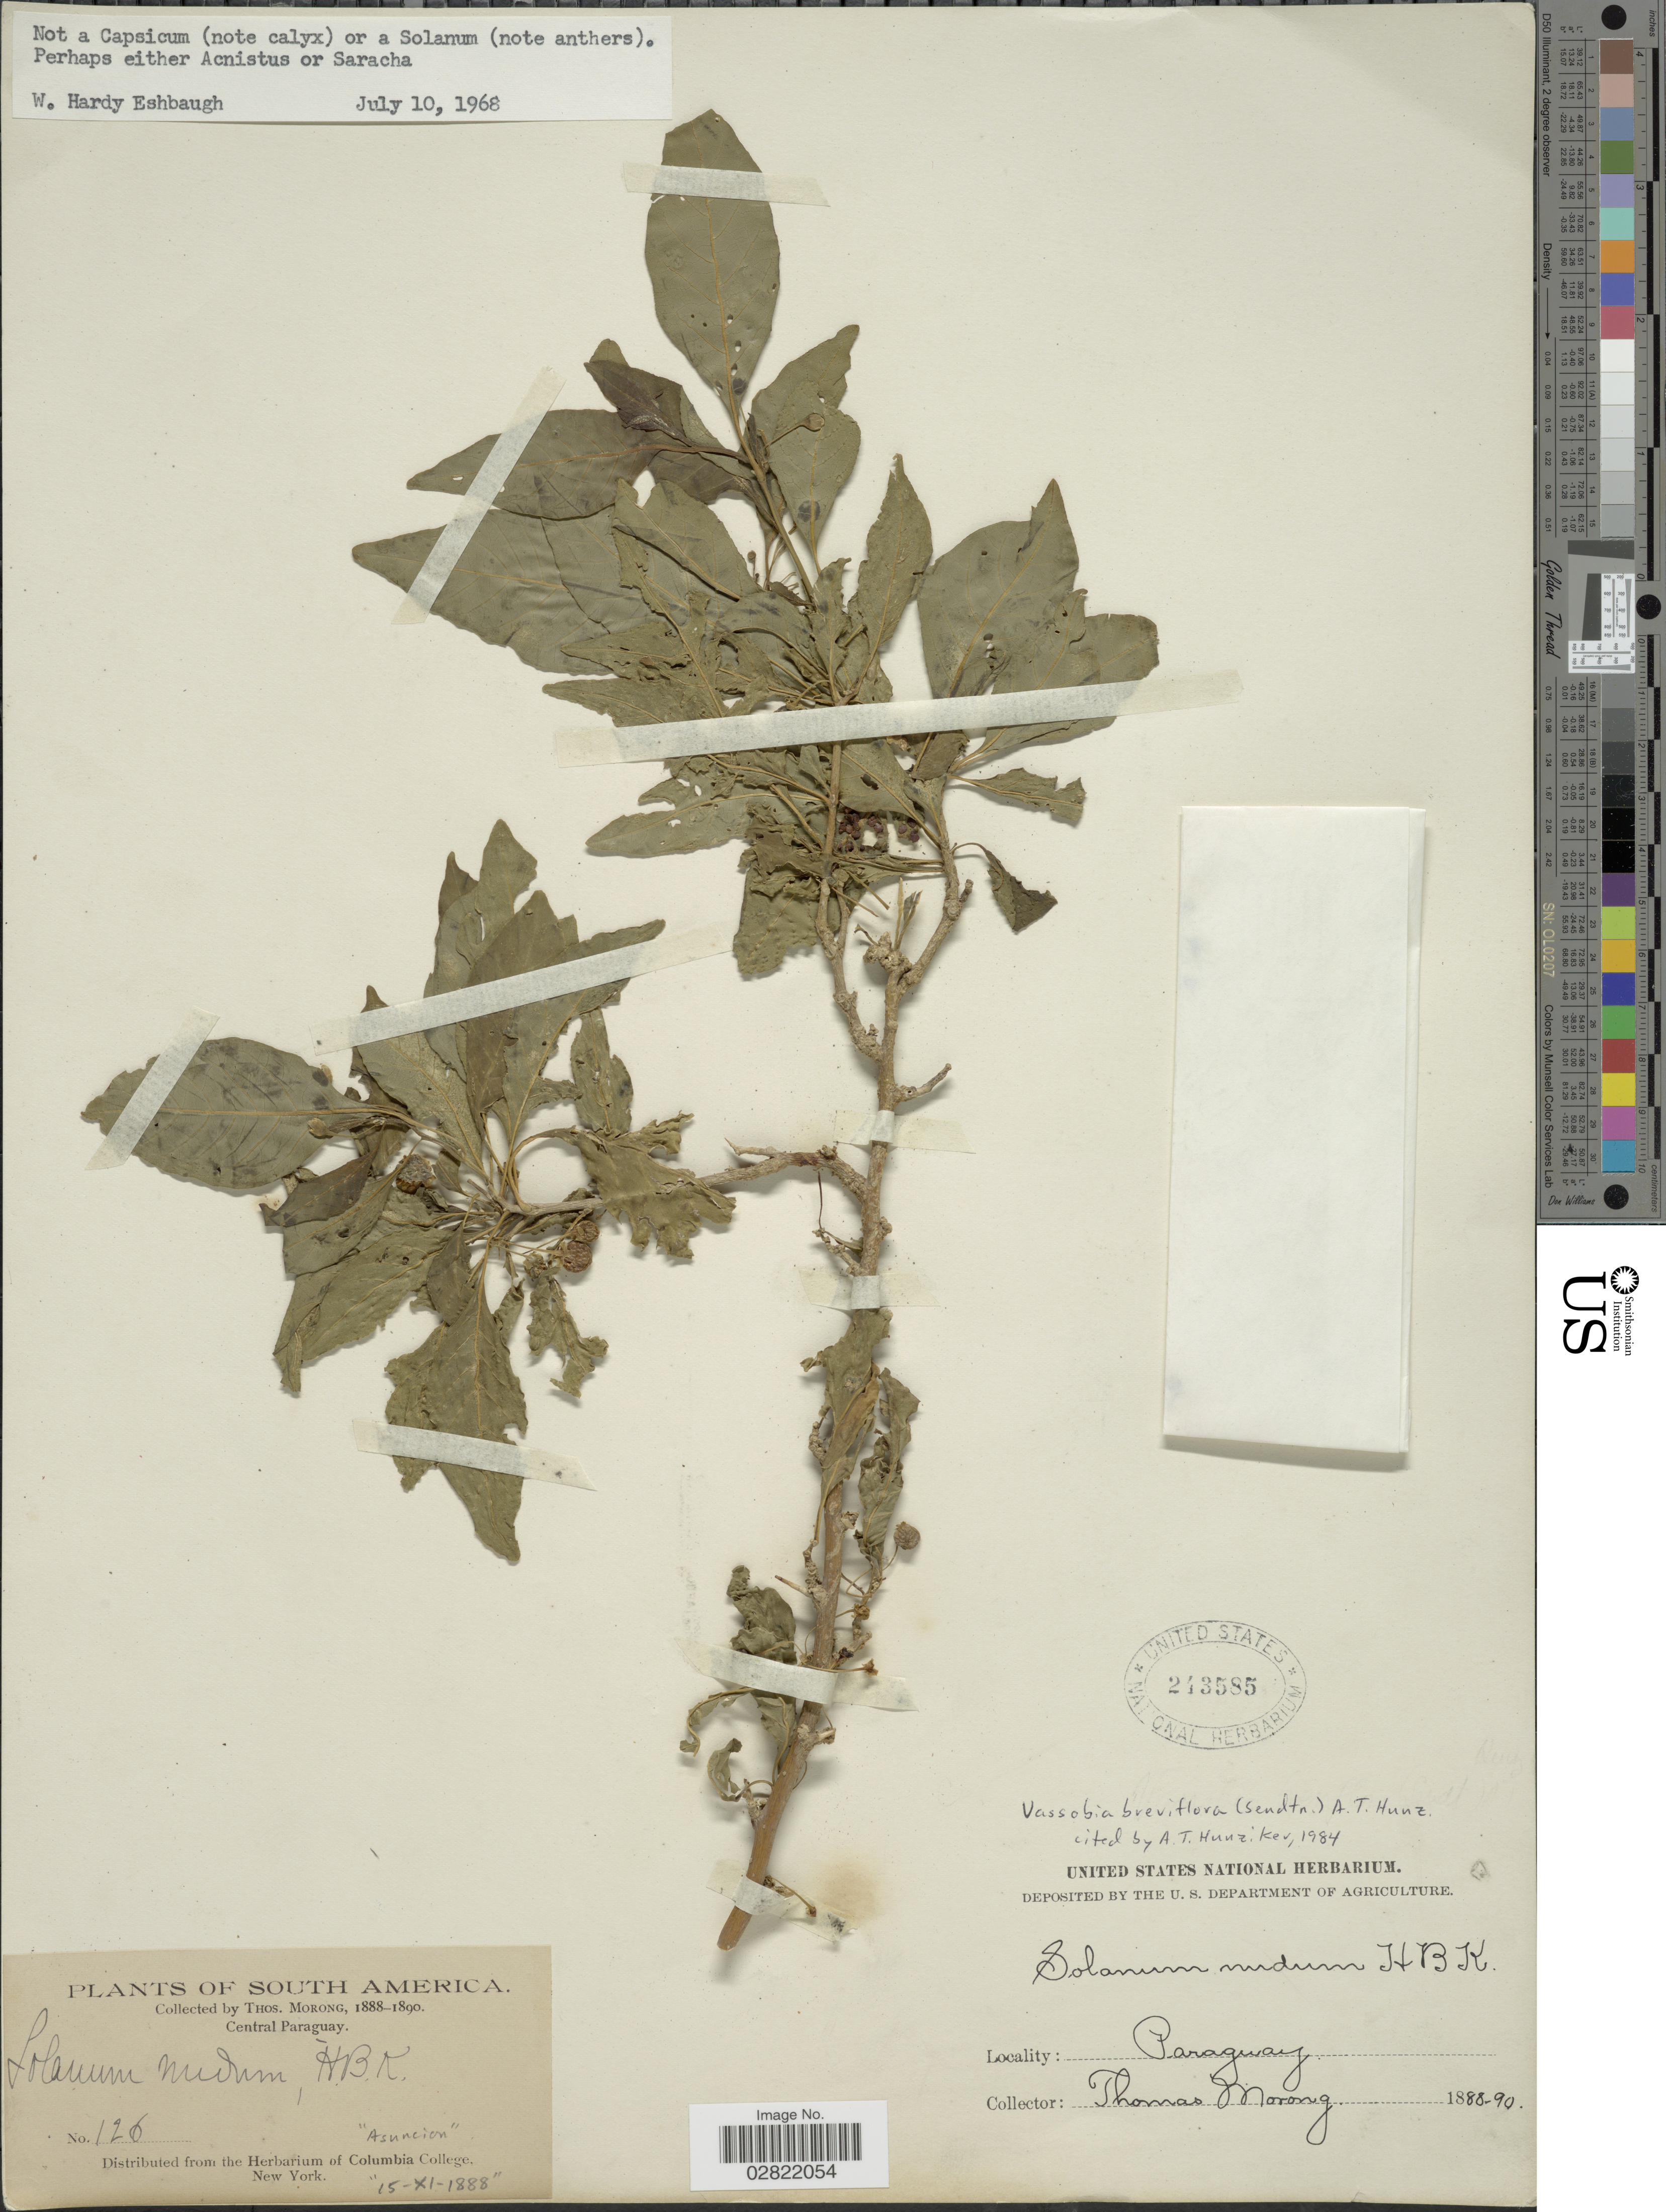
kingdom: Plantae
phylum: Tracheophyta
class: Magnoliopsida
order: Solanales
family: Solanaceae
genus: Vassobia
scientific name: Vassobia breviflora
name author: (Sendt.) Hunz.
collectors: ex herb. T. Morong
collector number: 126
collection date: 1888-11-15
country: Paraguay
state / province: Asuncion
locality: Central Paraguay.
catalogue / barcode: US 243585